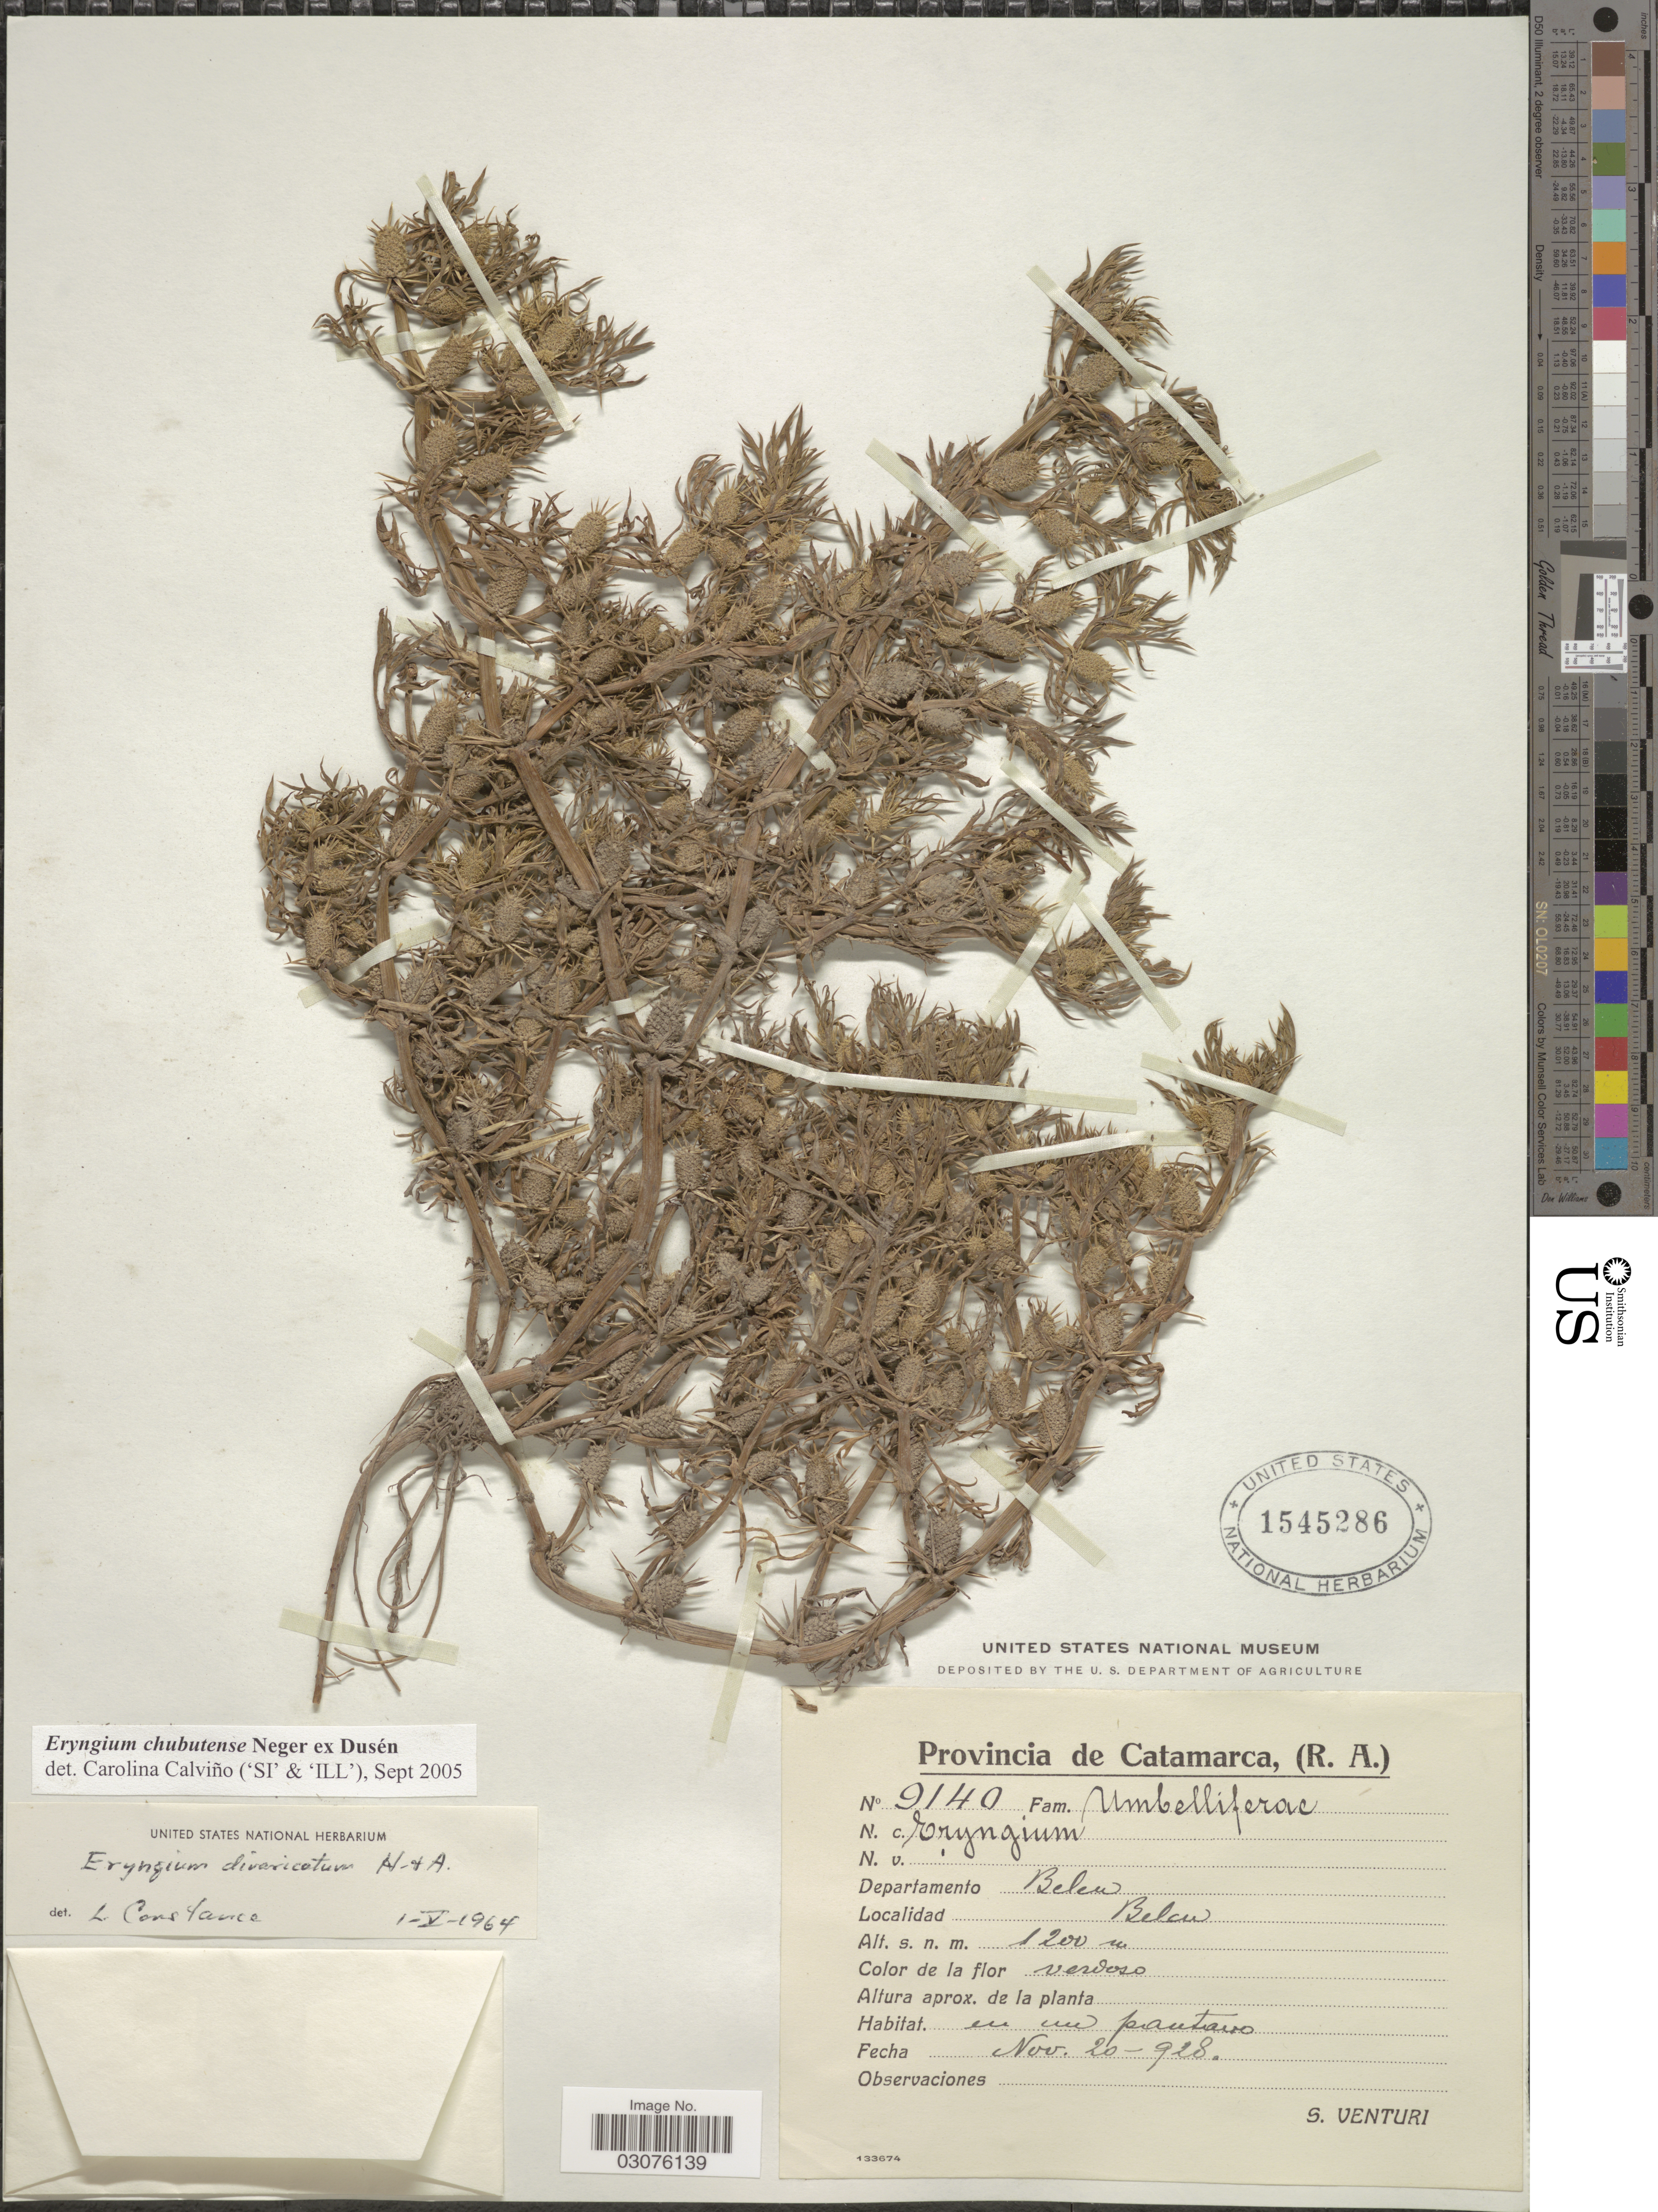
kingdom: Plantae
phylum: Tracheophyta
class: Magnoliopsida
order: Apiales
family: Apiaceae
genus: Eryngium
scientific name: Eryngium chubutense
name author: Neger ex Dusén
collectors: S. Venturi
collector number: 9140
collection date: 1928-11-20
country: Argentina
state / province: Catamarca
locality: Provincia de Catamarca, (R.A.). Departamento Beleu. Belau.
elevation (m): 1200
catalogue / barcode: US 1545286